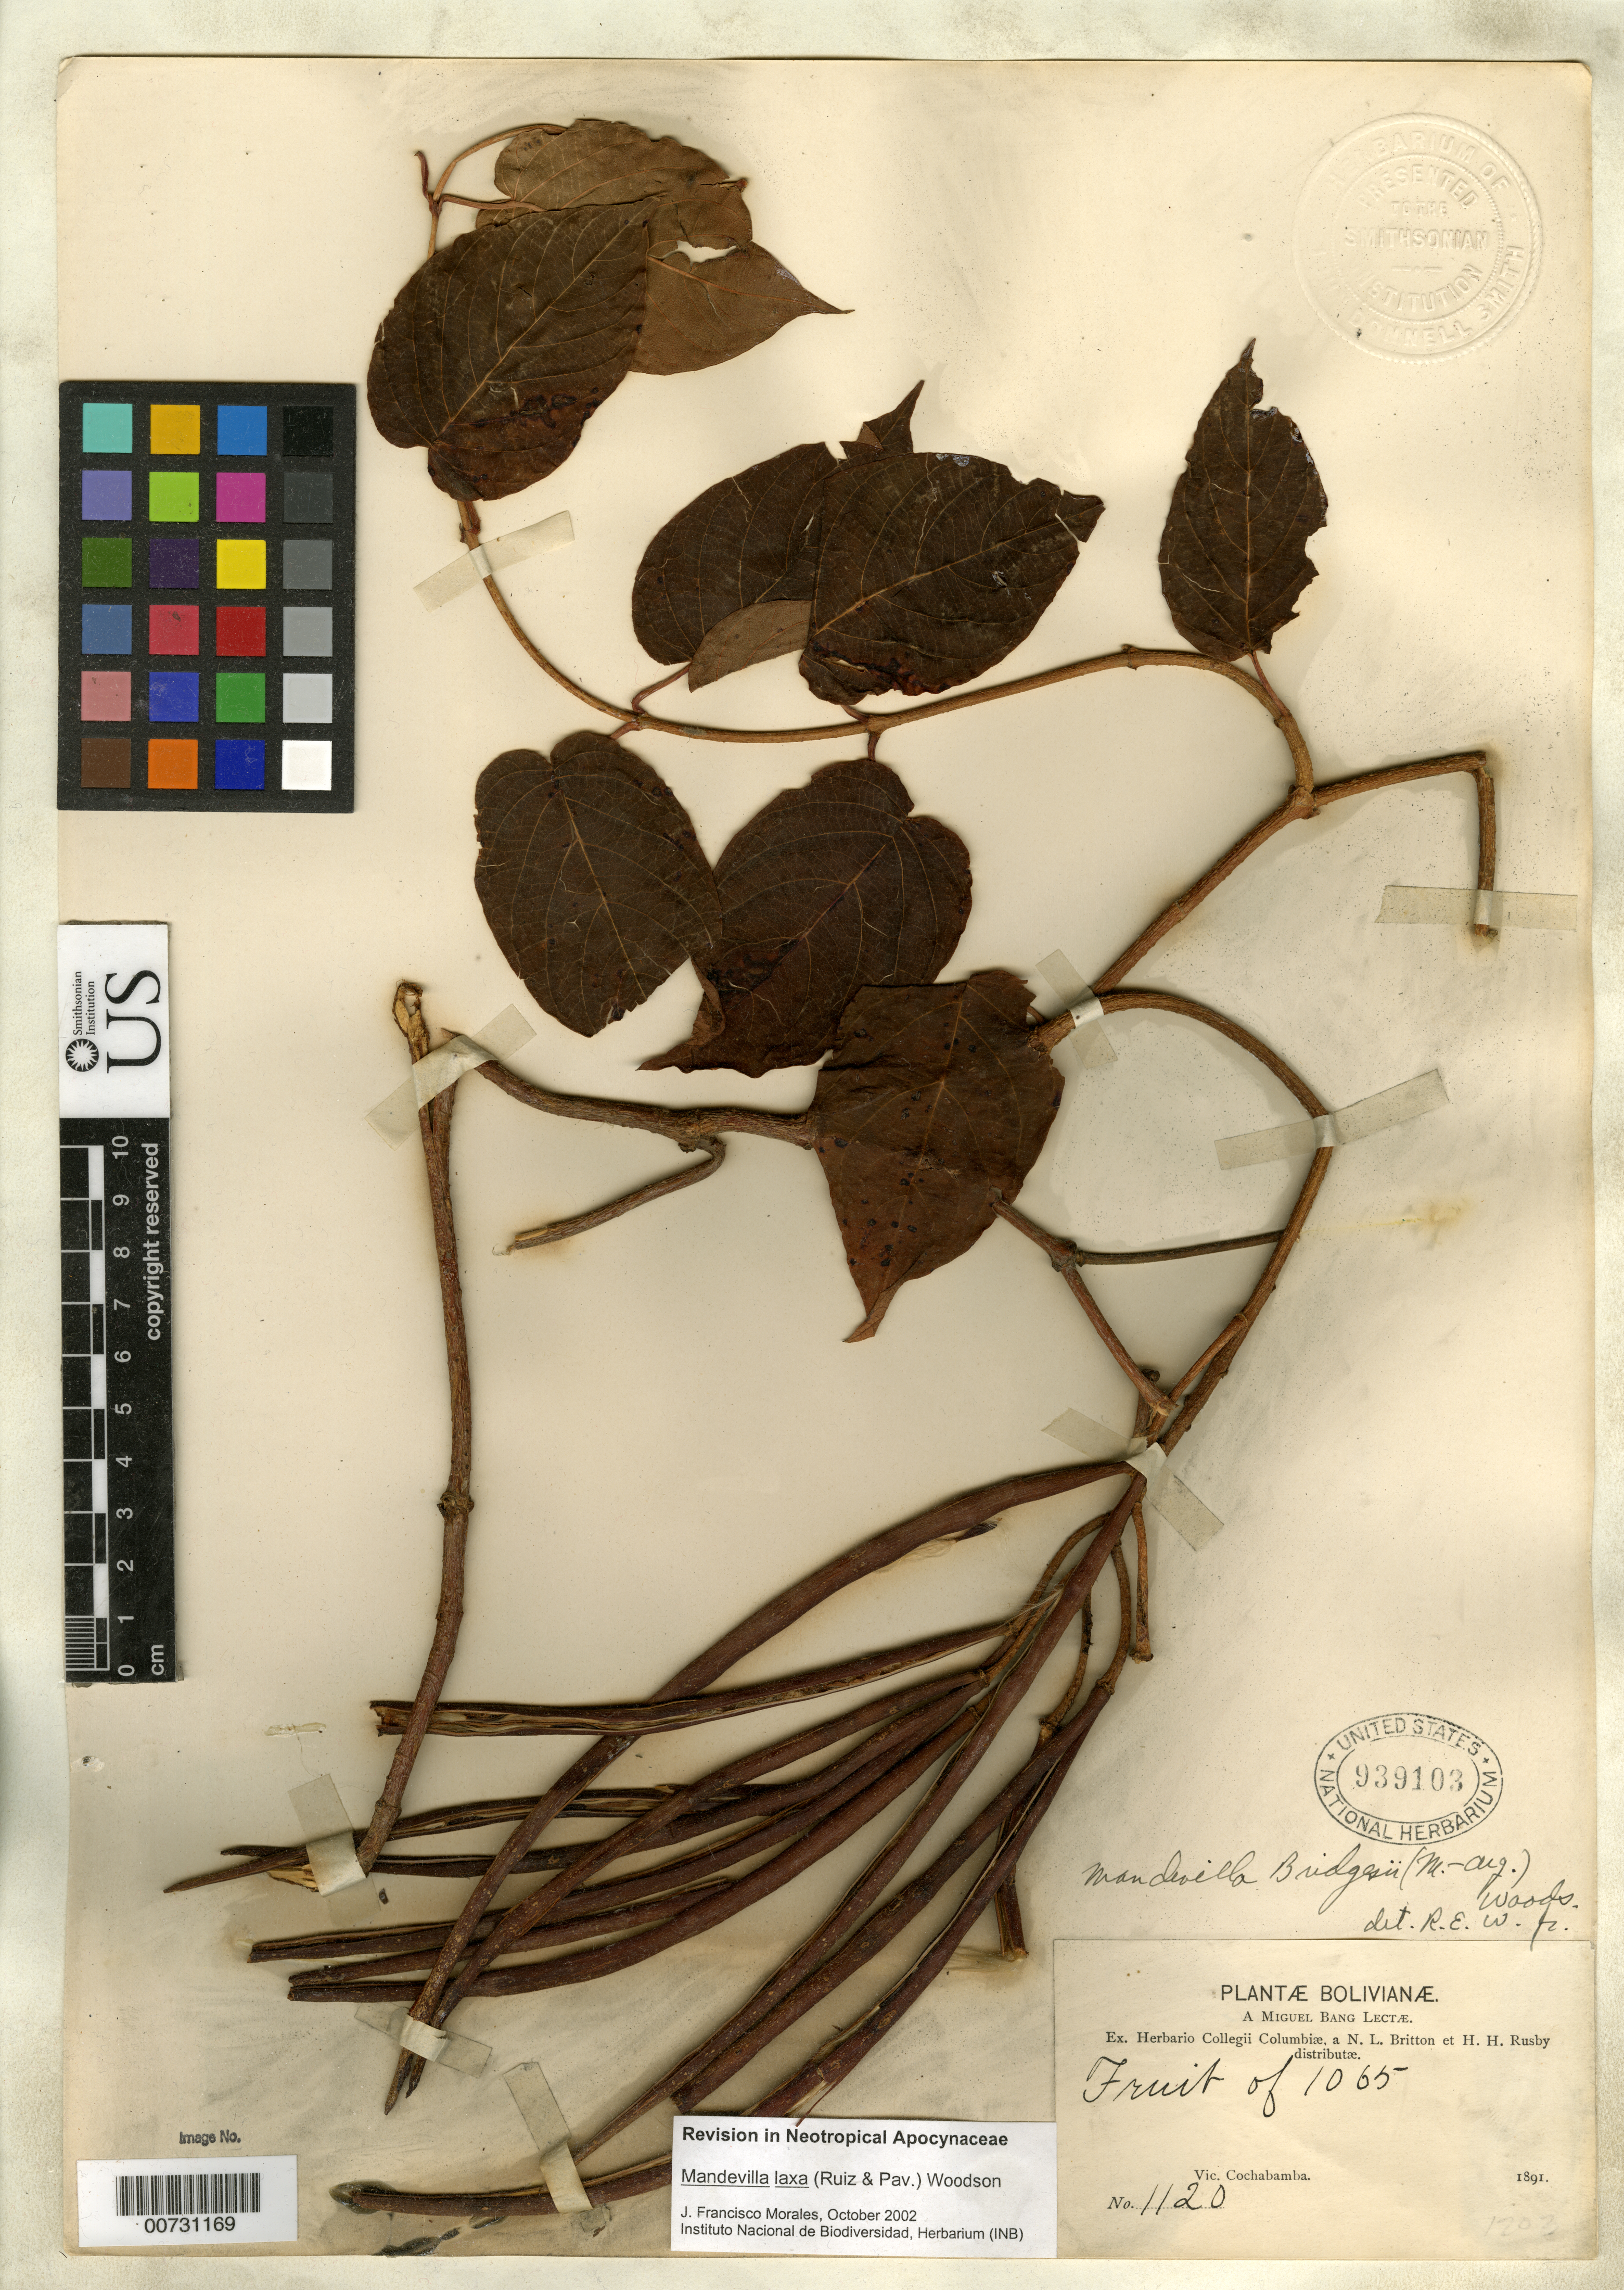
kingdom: Plantae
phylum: Tracheophyta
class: Magnoliopsida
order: Gentianales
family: Apocynaceae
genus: Mandevilla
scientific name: Mandevilla bangii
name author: Rusby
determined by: Morales, J. F.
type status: Possible Isotype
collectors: M. Bang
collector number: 1120 "fruit of 1065"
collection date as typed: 1891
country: Bolivia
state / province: Cochabamba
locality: Vic. Cochabamba.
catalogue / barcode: US 939103